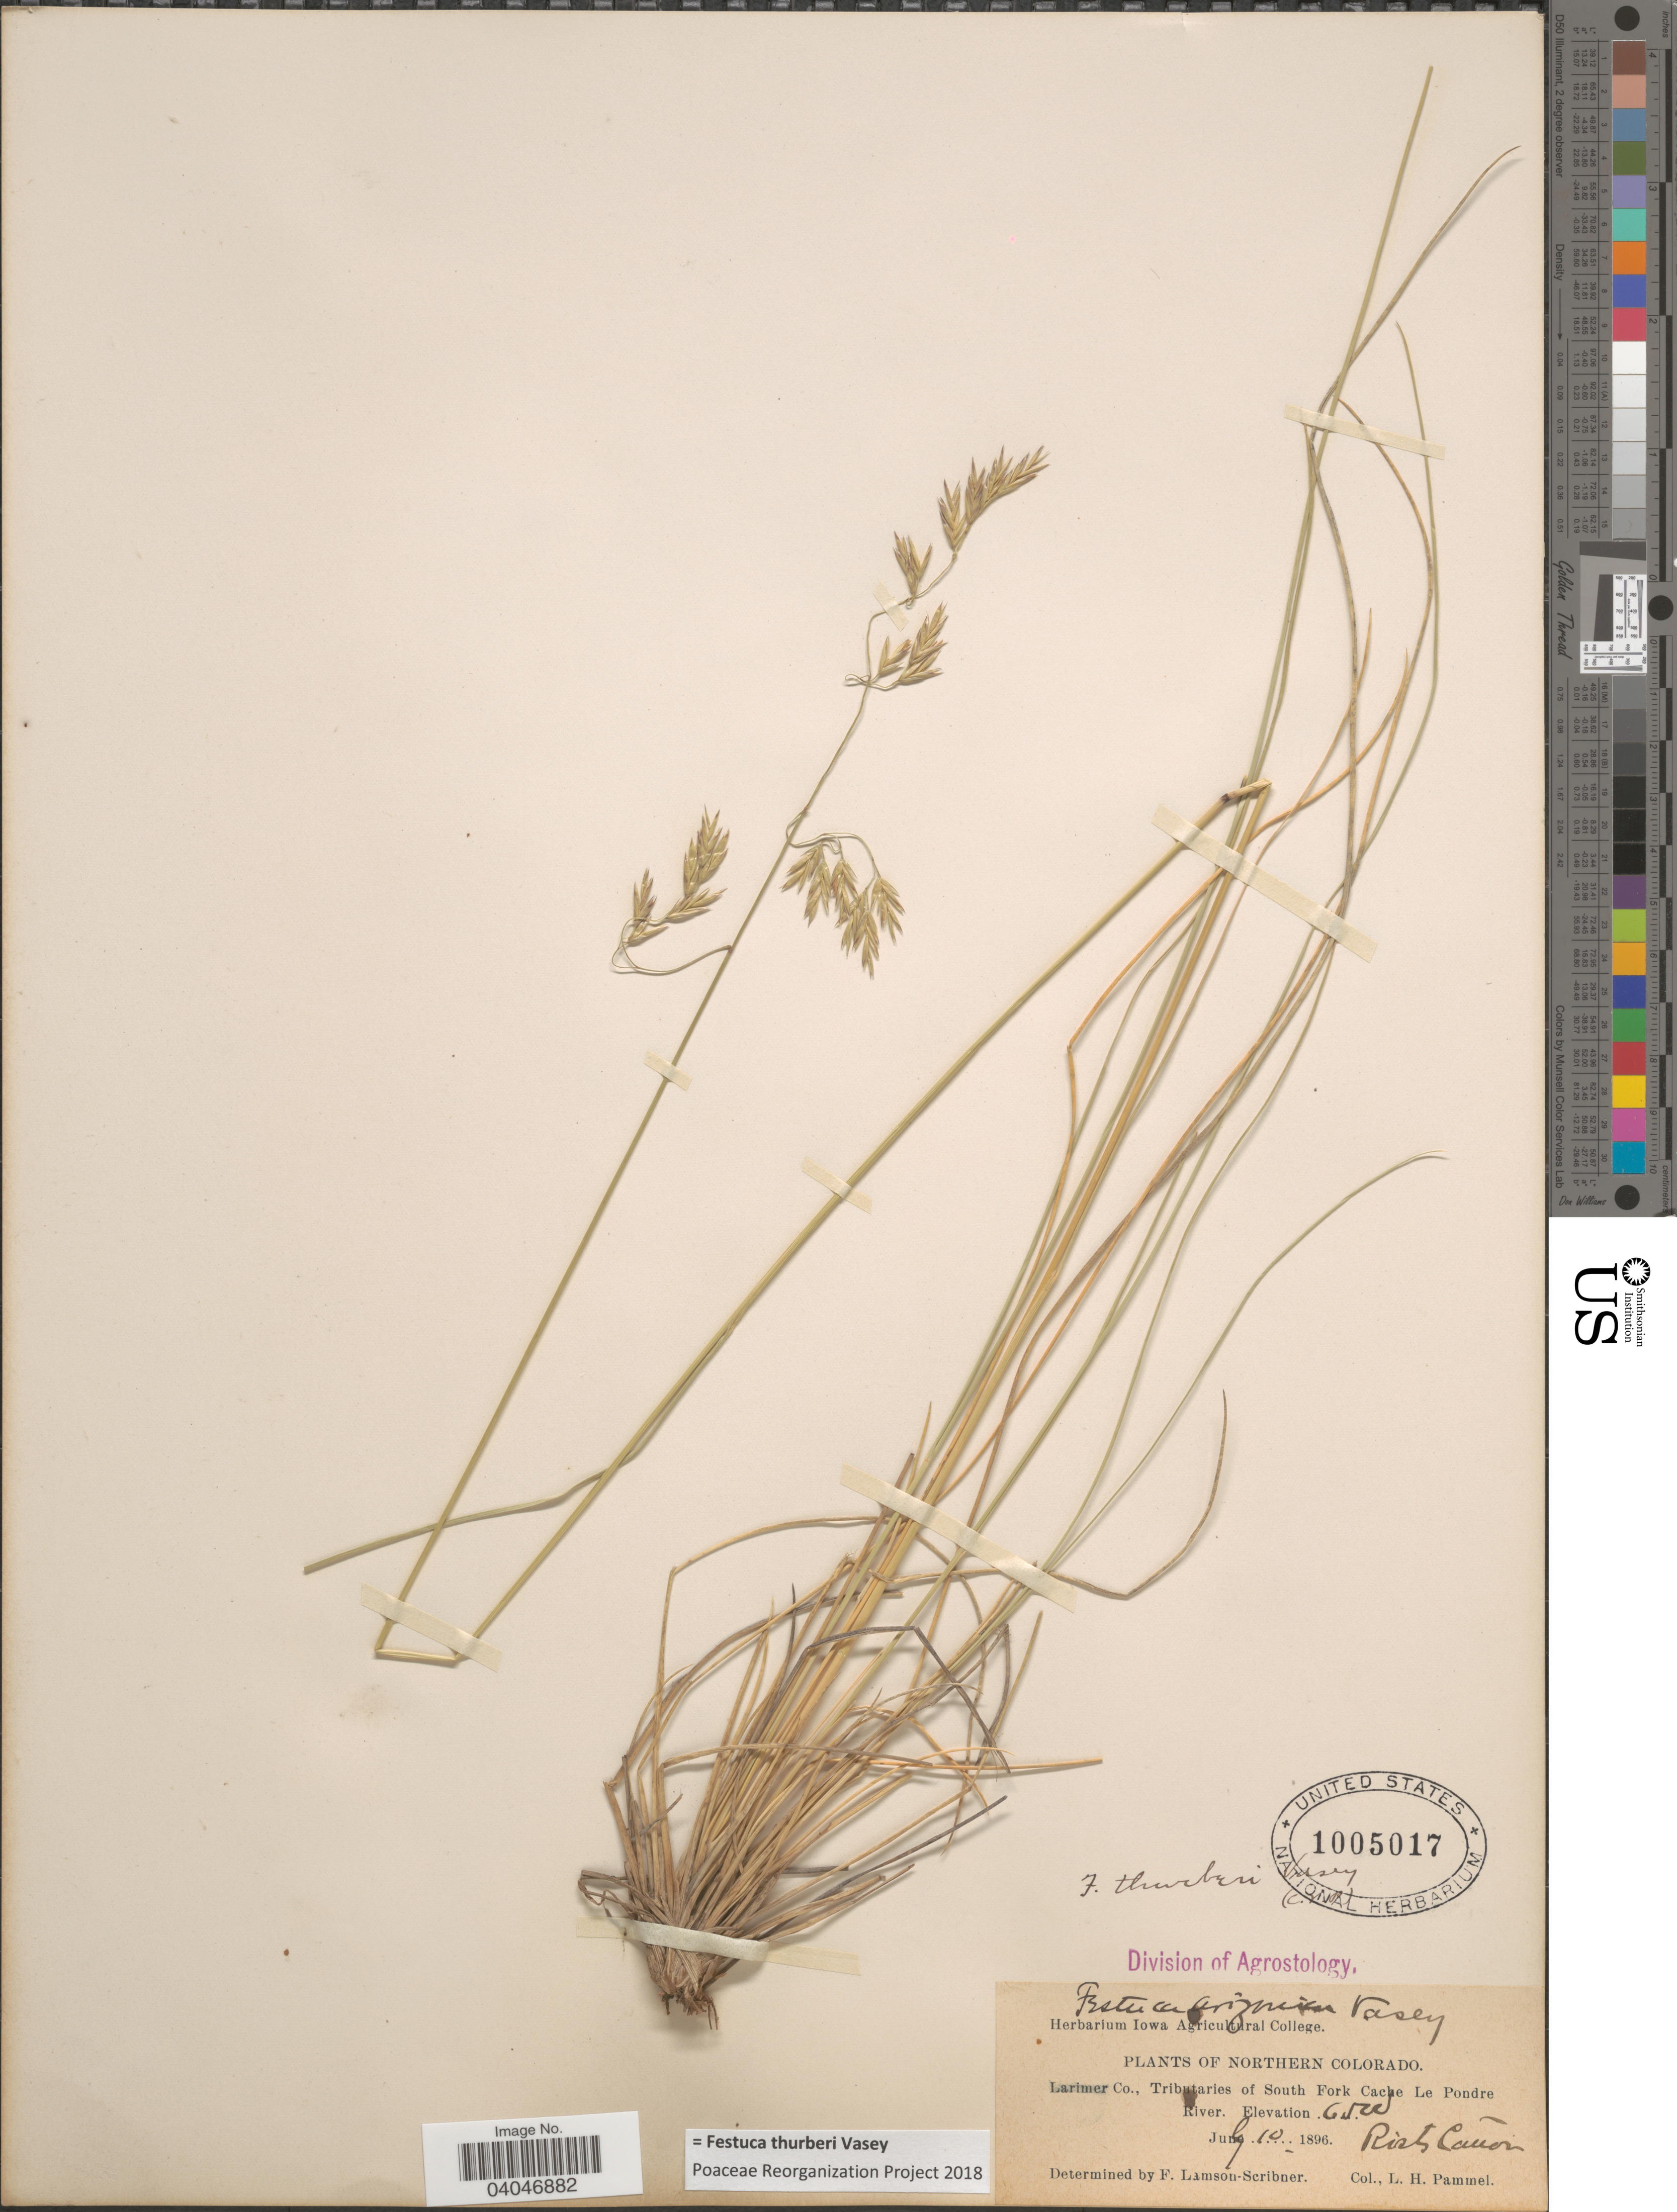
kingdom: Plantae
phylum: Tracheophyta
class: Liliopsida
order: Poales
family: Poaceae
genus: Festuca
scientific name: Festuca thurberi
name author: Vasey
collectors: L. Pammel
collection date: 1896-07-10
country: United States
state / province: Colorado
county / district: Larimer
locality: Northern Colorado. Larimer Co., Tributaries of South Fork Cache Le Poudre River. Risk Cañon.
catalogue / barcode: US 1005017